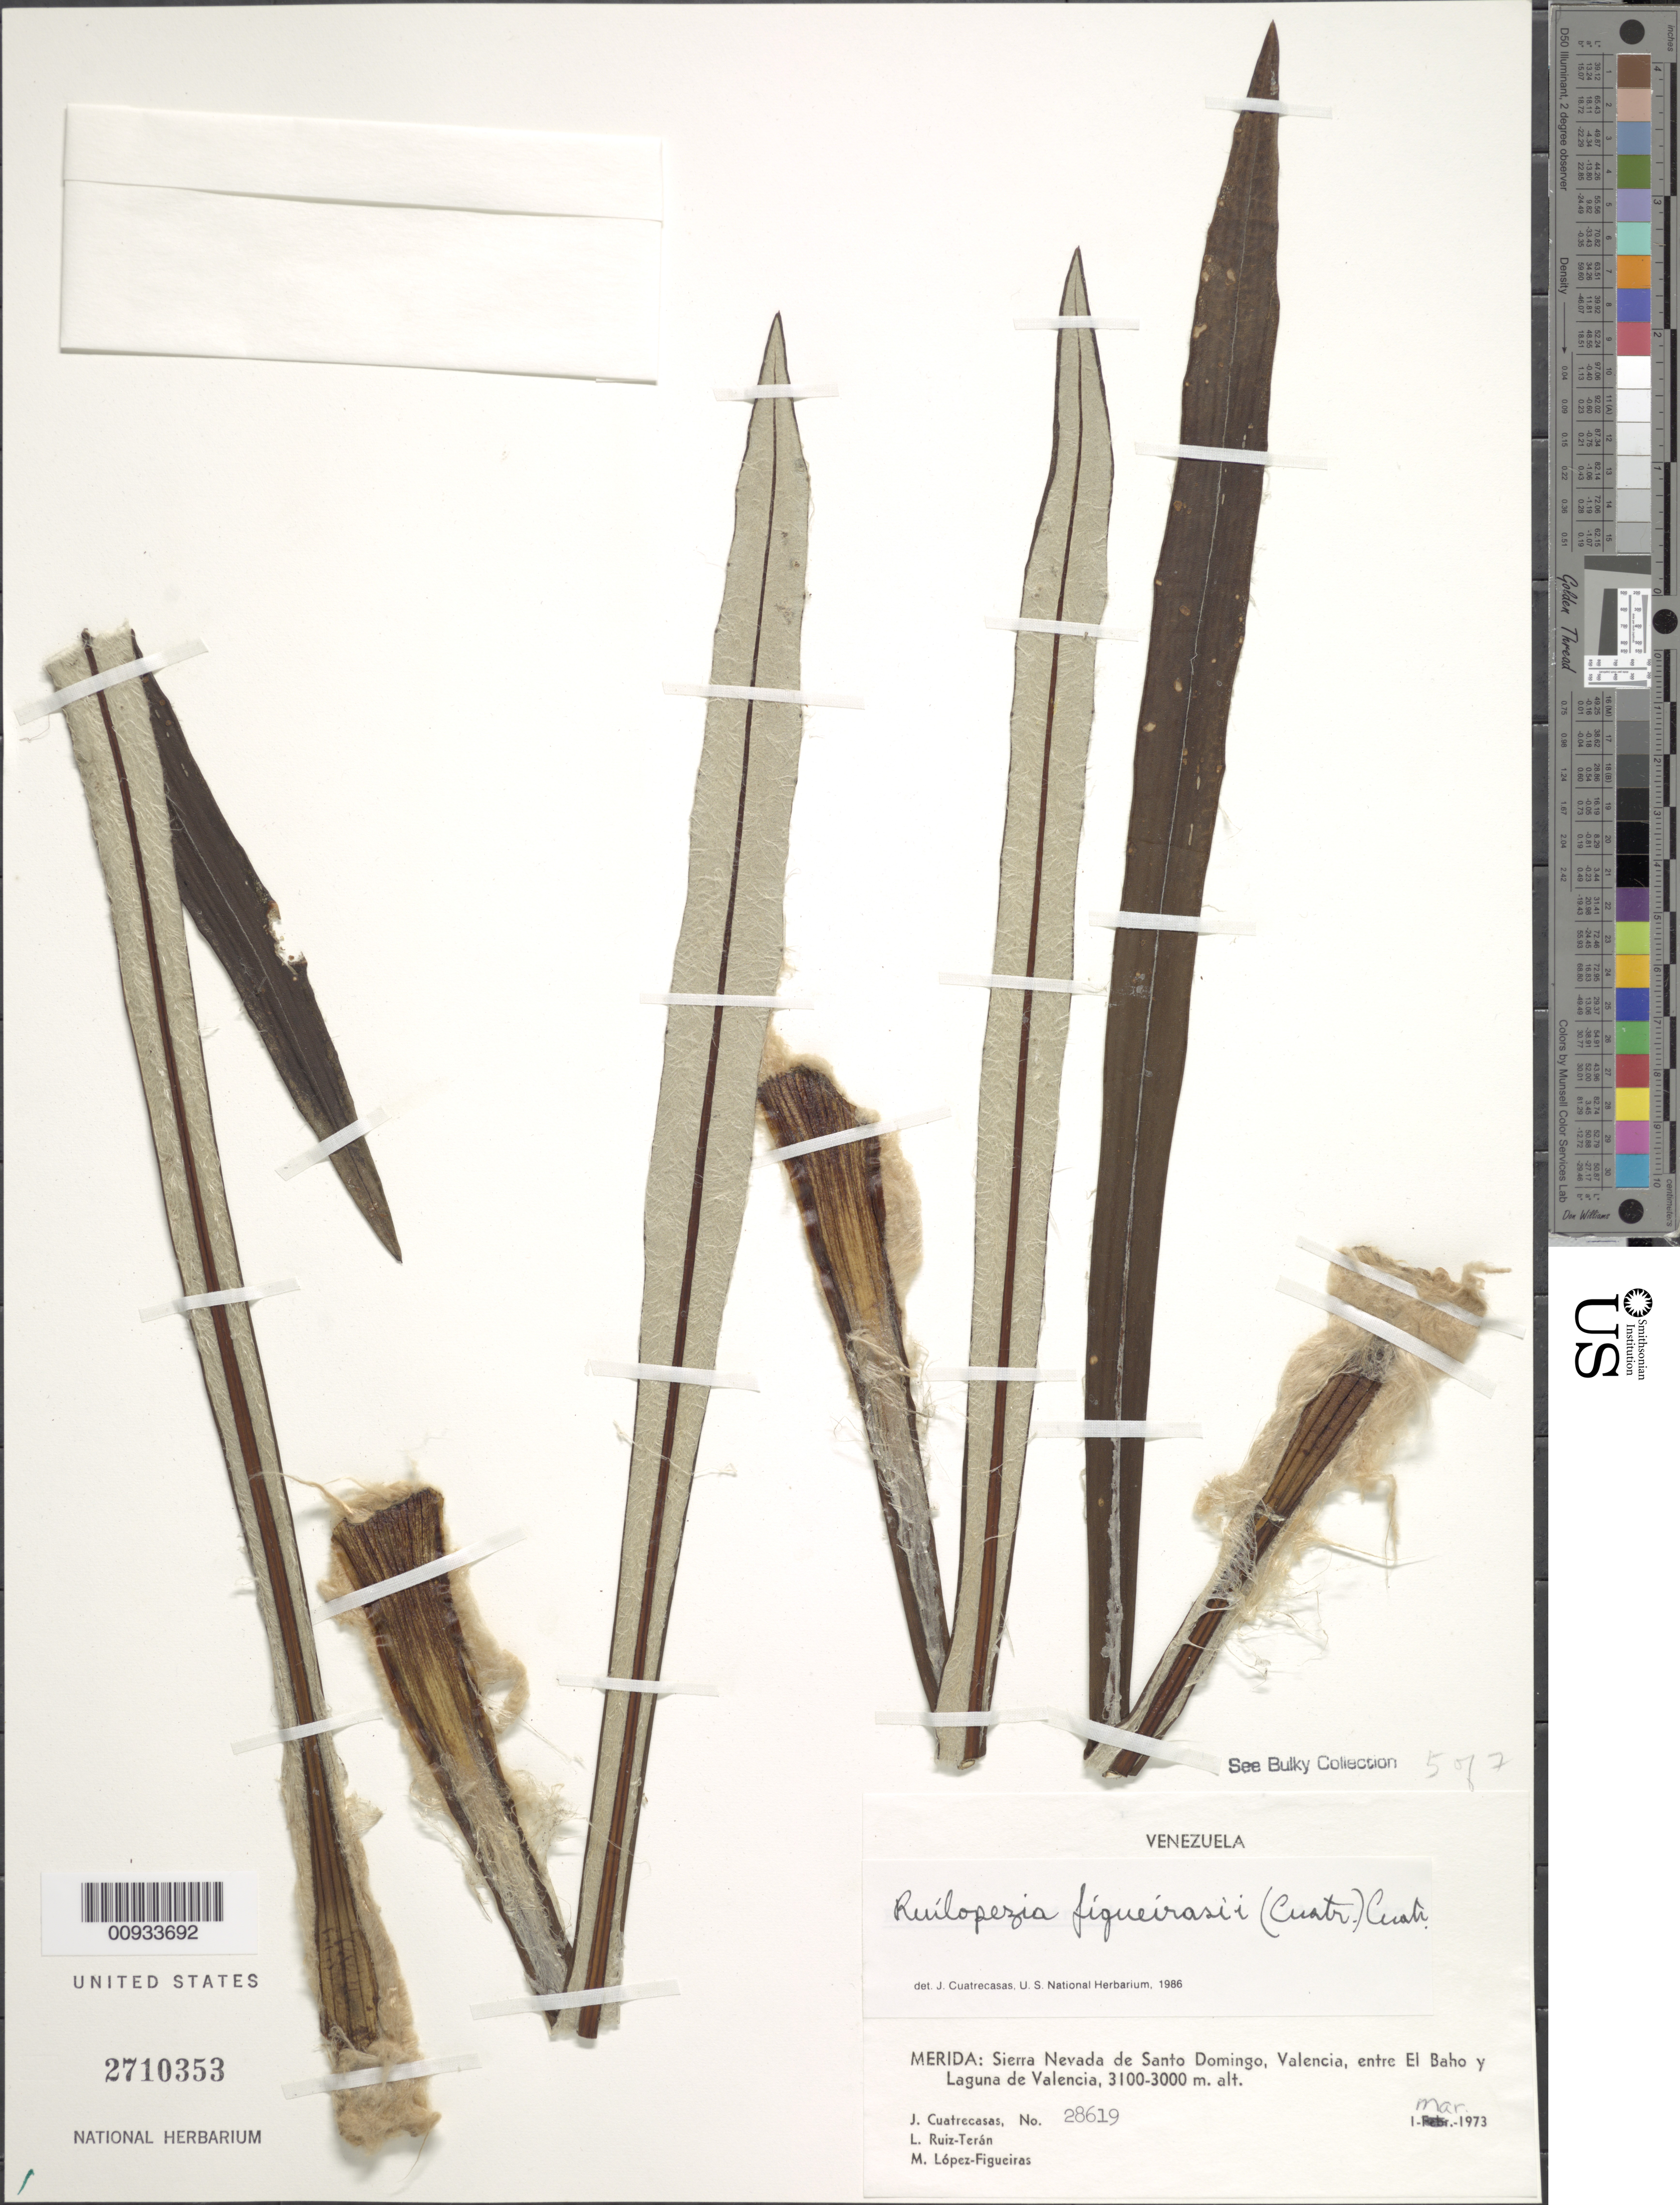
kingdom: Plantae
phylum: Tracheophyta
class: Magnoliopsida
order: Asterales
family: Asteraceae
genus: Ruilopezia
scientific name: Ruilopezia figueirasii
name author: (Cuatrec.) Cuatrec.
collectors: J. Cuatrecasas, L. E. Ruíz-Terán & M. López Figueiras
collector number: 28619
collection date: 1973-03-01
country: Venezuela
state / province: Mérida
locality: Sierra Nevada de Santo Domingo, Valencia, entre El Baho y Laguna de Valencia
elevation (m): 3000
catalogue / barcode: US 2710353